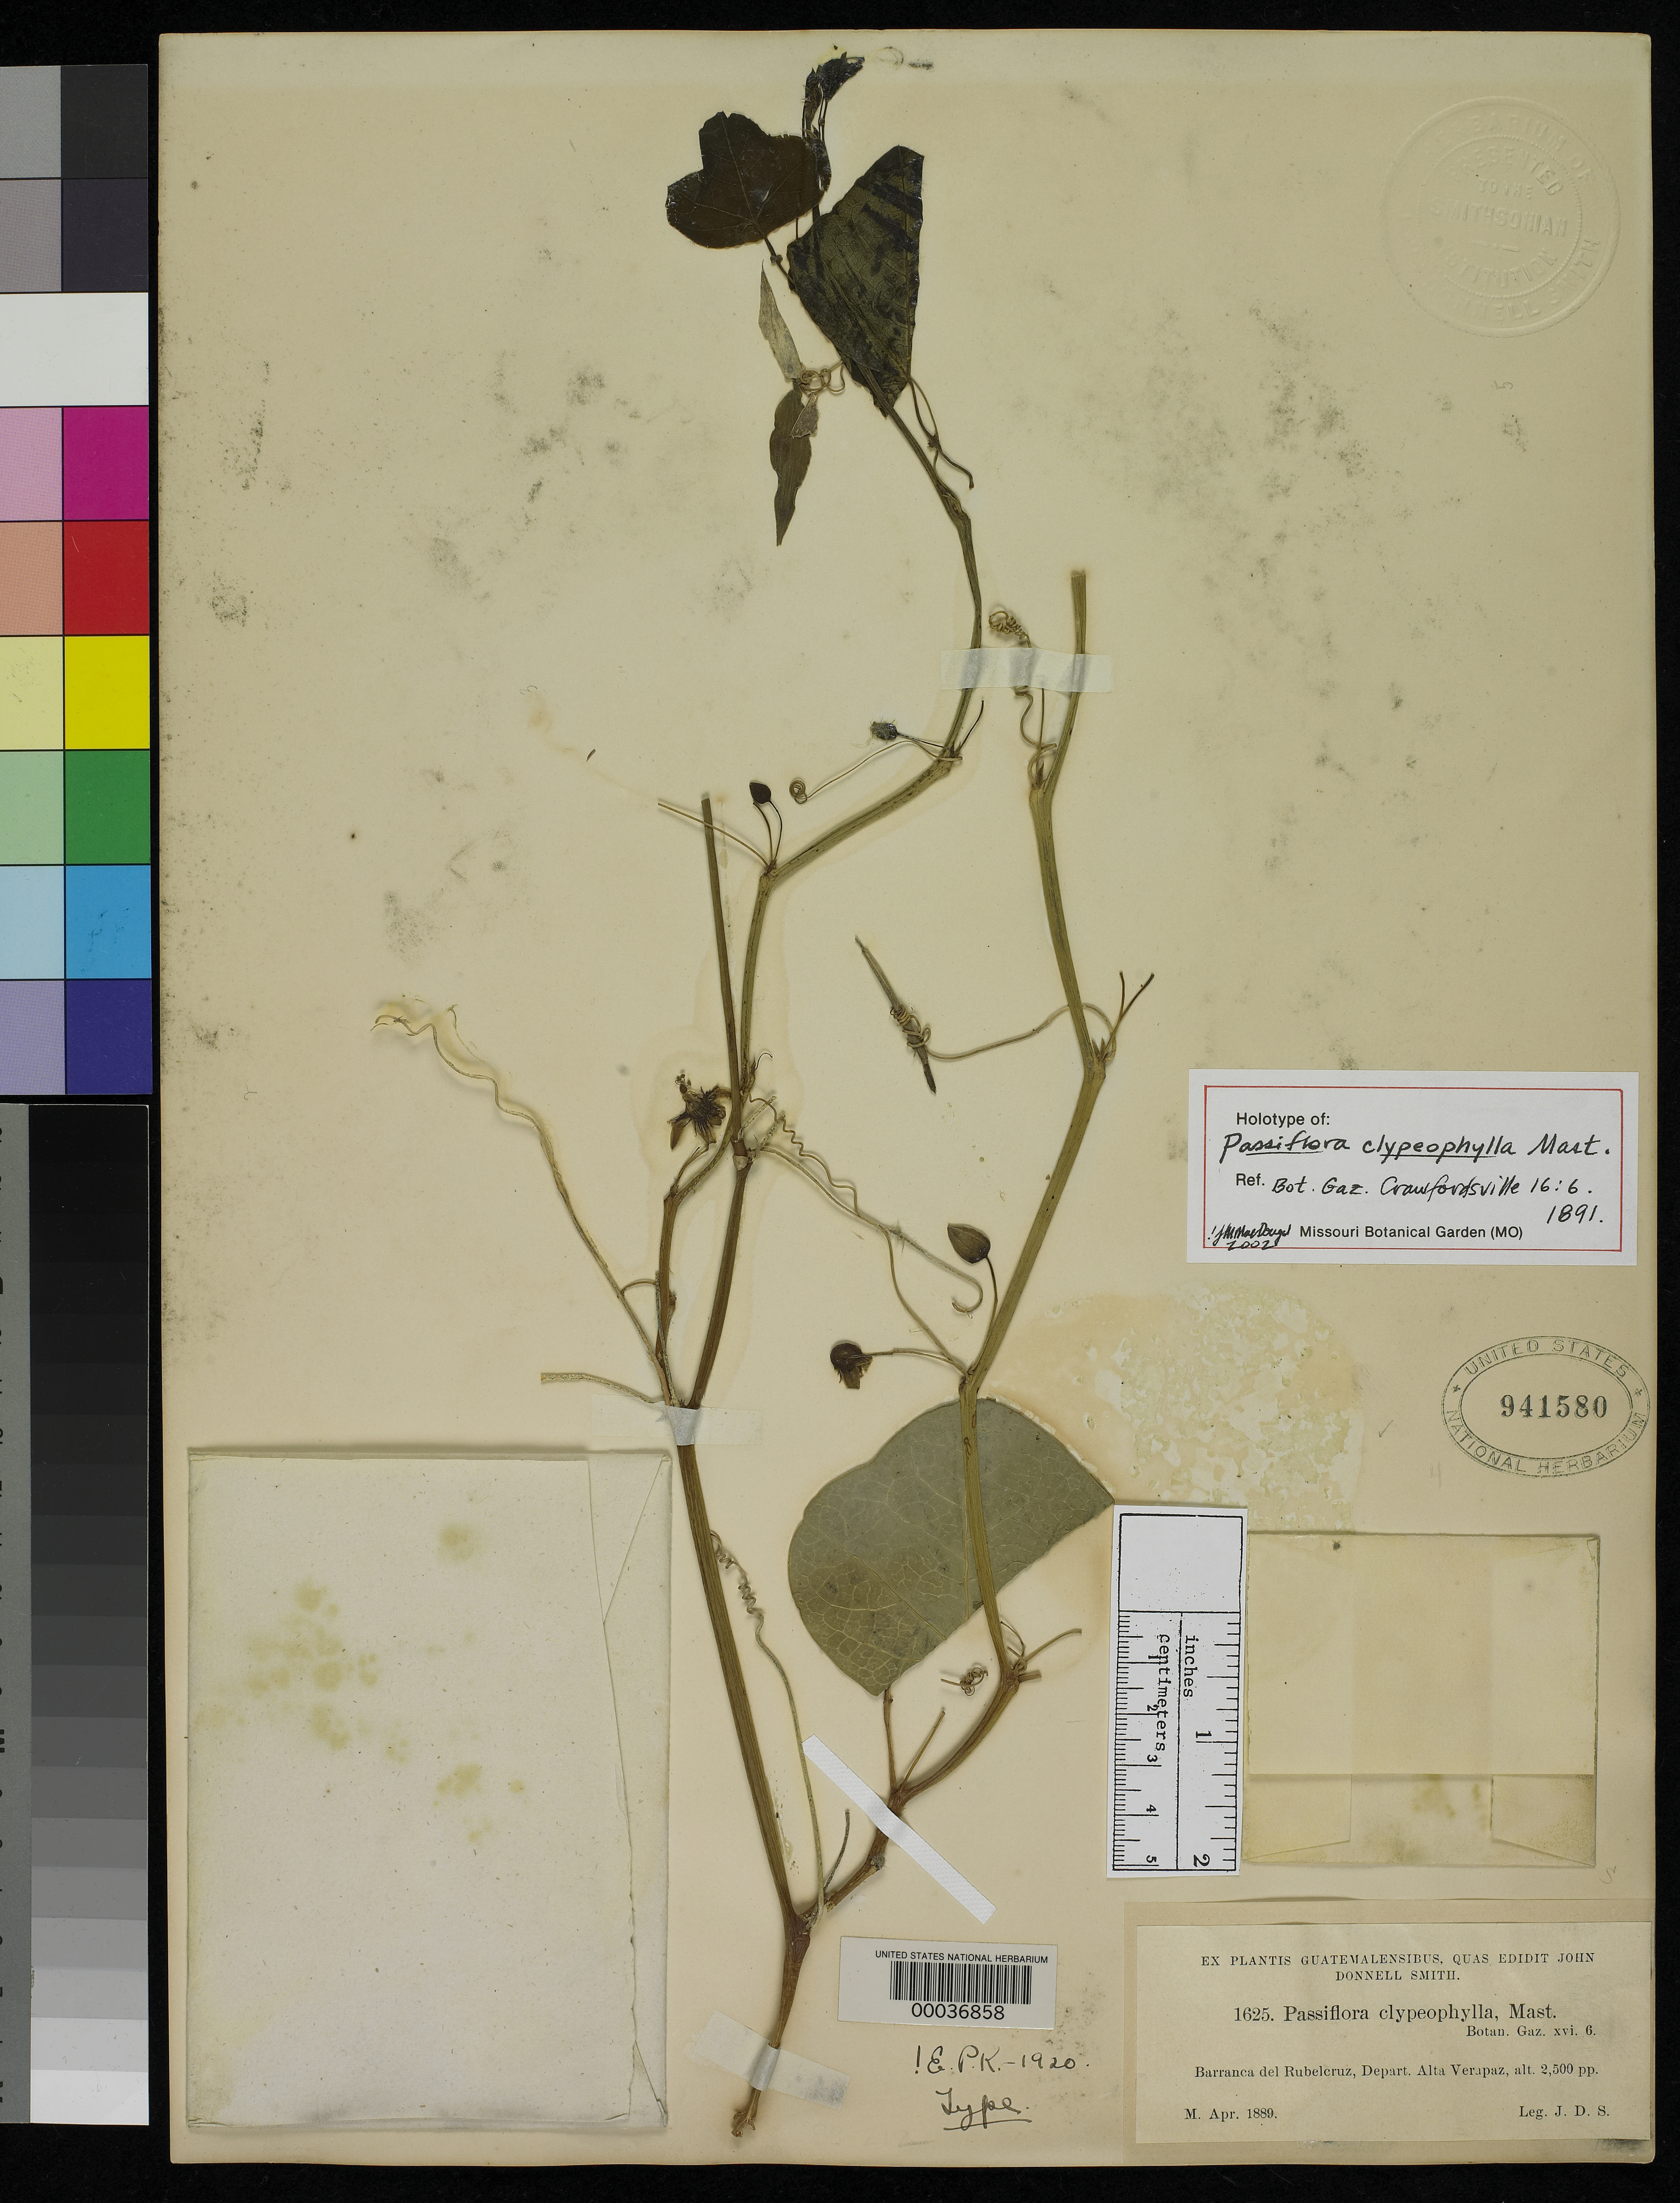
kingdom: Plantae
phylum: Tracheophyta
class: Magnoliopsida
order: Malpighiales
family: Passifloraceae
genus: Passiflora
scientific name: Passiflora clypeophylla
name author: Mast. in Donn. Sm.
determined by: MacDougal, John M.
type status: Holotype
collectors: J. Donnell Smith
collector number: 1625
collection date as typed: Apr 1889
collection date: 1889-04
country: Guatemala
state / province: Alta Verapaz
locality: Barranca del Rubelcruz, Depart. Alta Verapaz.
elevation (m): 762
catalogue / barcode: US 941580